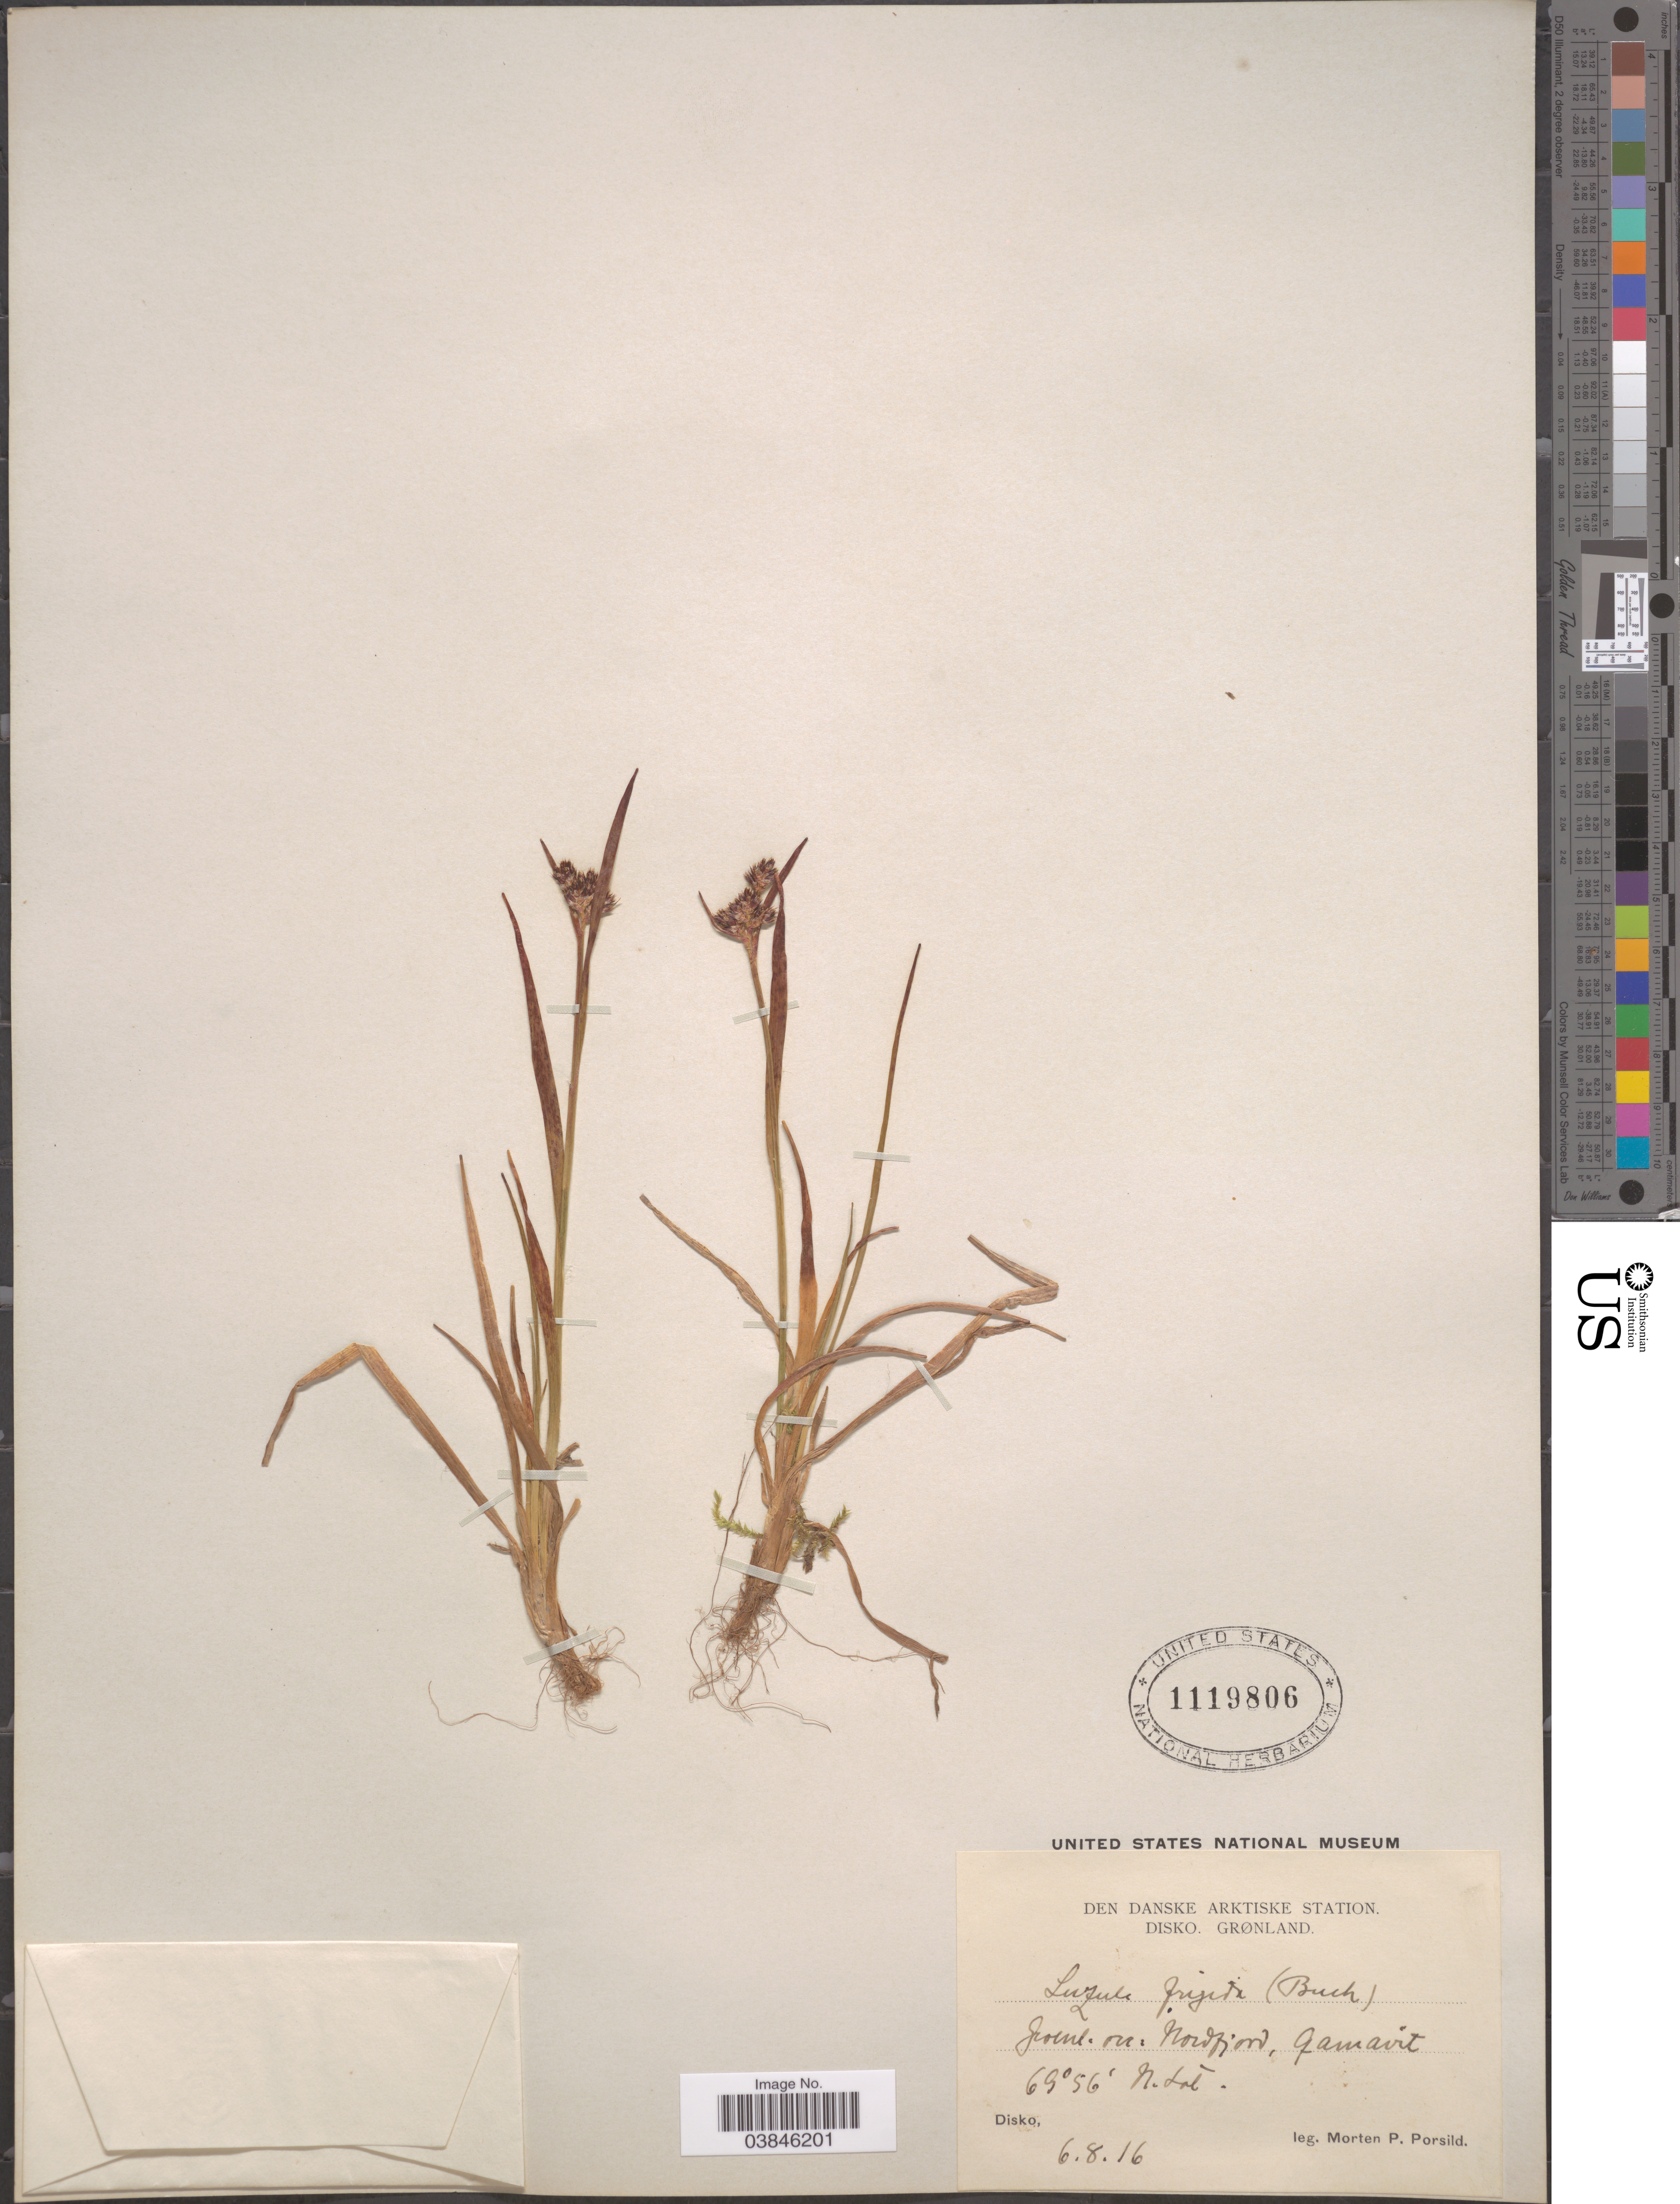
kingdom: Plantae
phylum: Tracheophyta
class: Liliopsida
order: Poales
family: Juncaceae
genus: Luzula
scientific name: Luzula multiflora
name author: (Ehrh.) Lej.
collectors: M. P. Porsild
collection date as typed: Transcribed d/m/y: 6/8/16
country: Greenland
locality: Den Danske Arktiske Station. Disko. Groenl. occ: Nordfjord, Qamavik.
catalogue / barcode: US 1119806